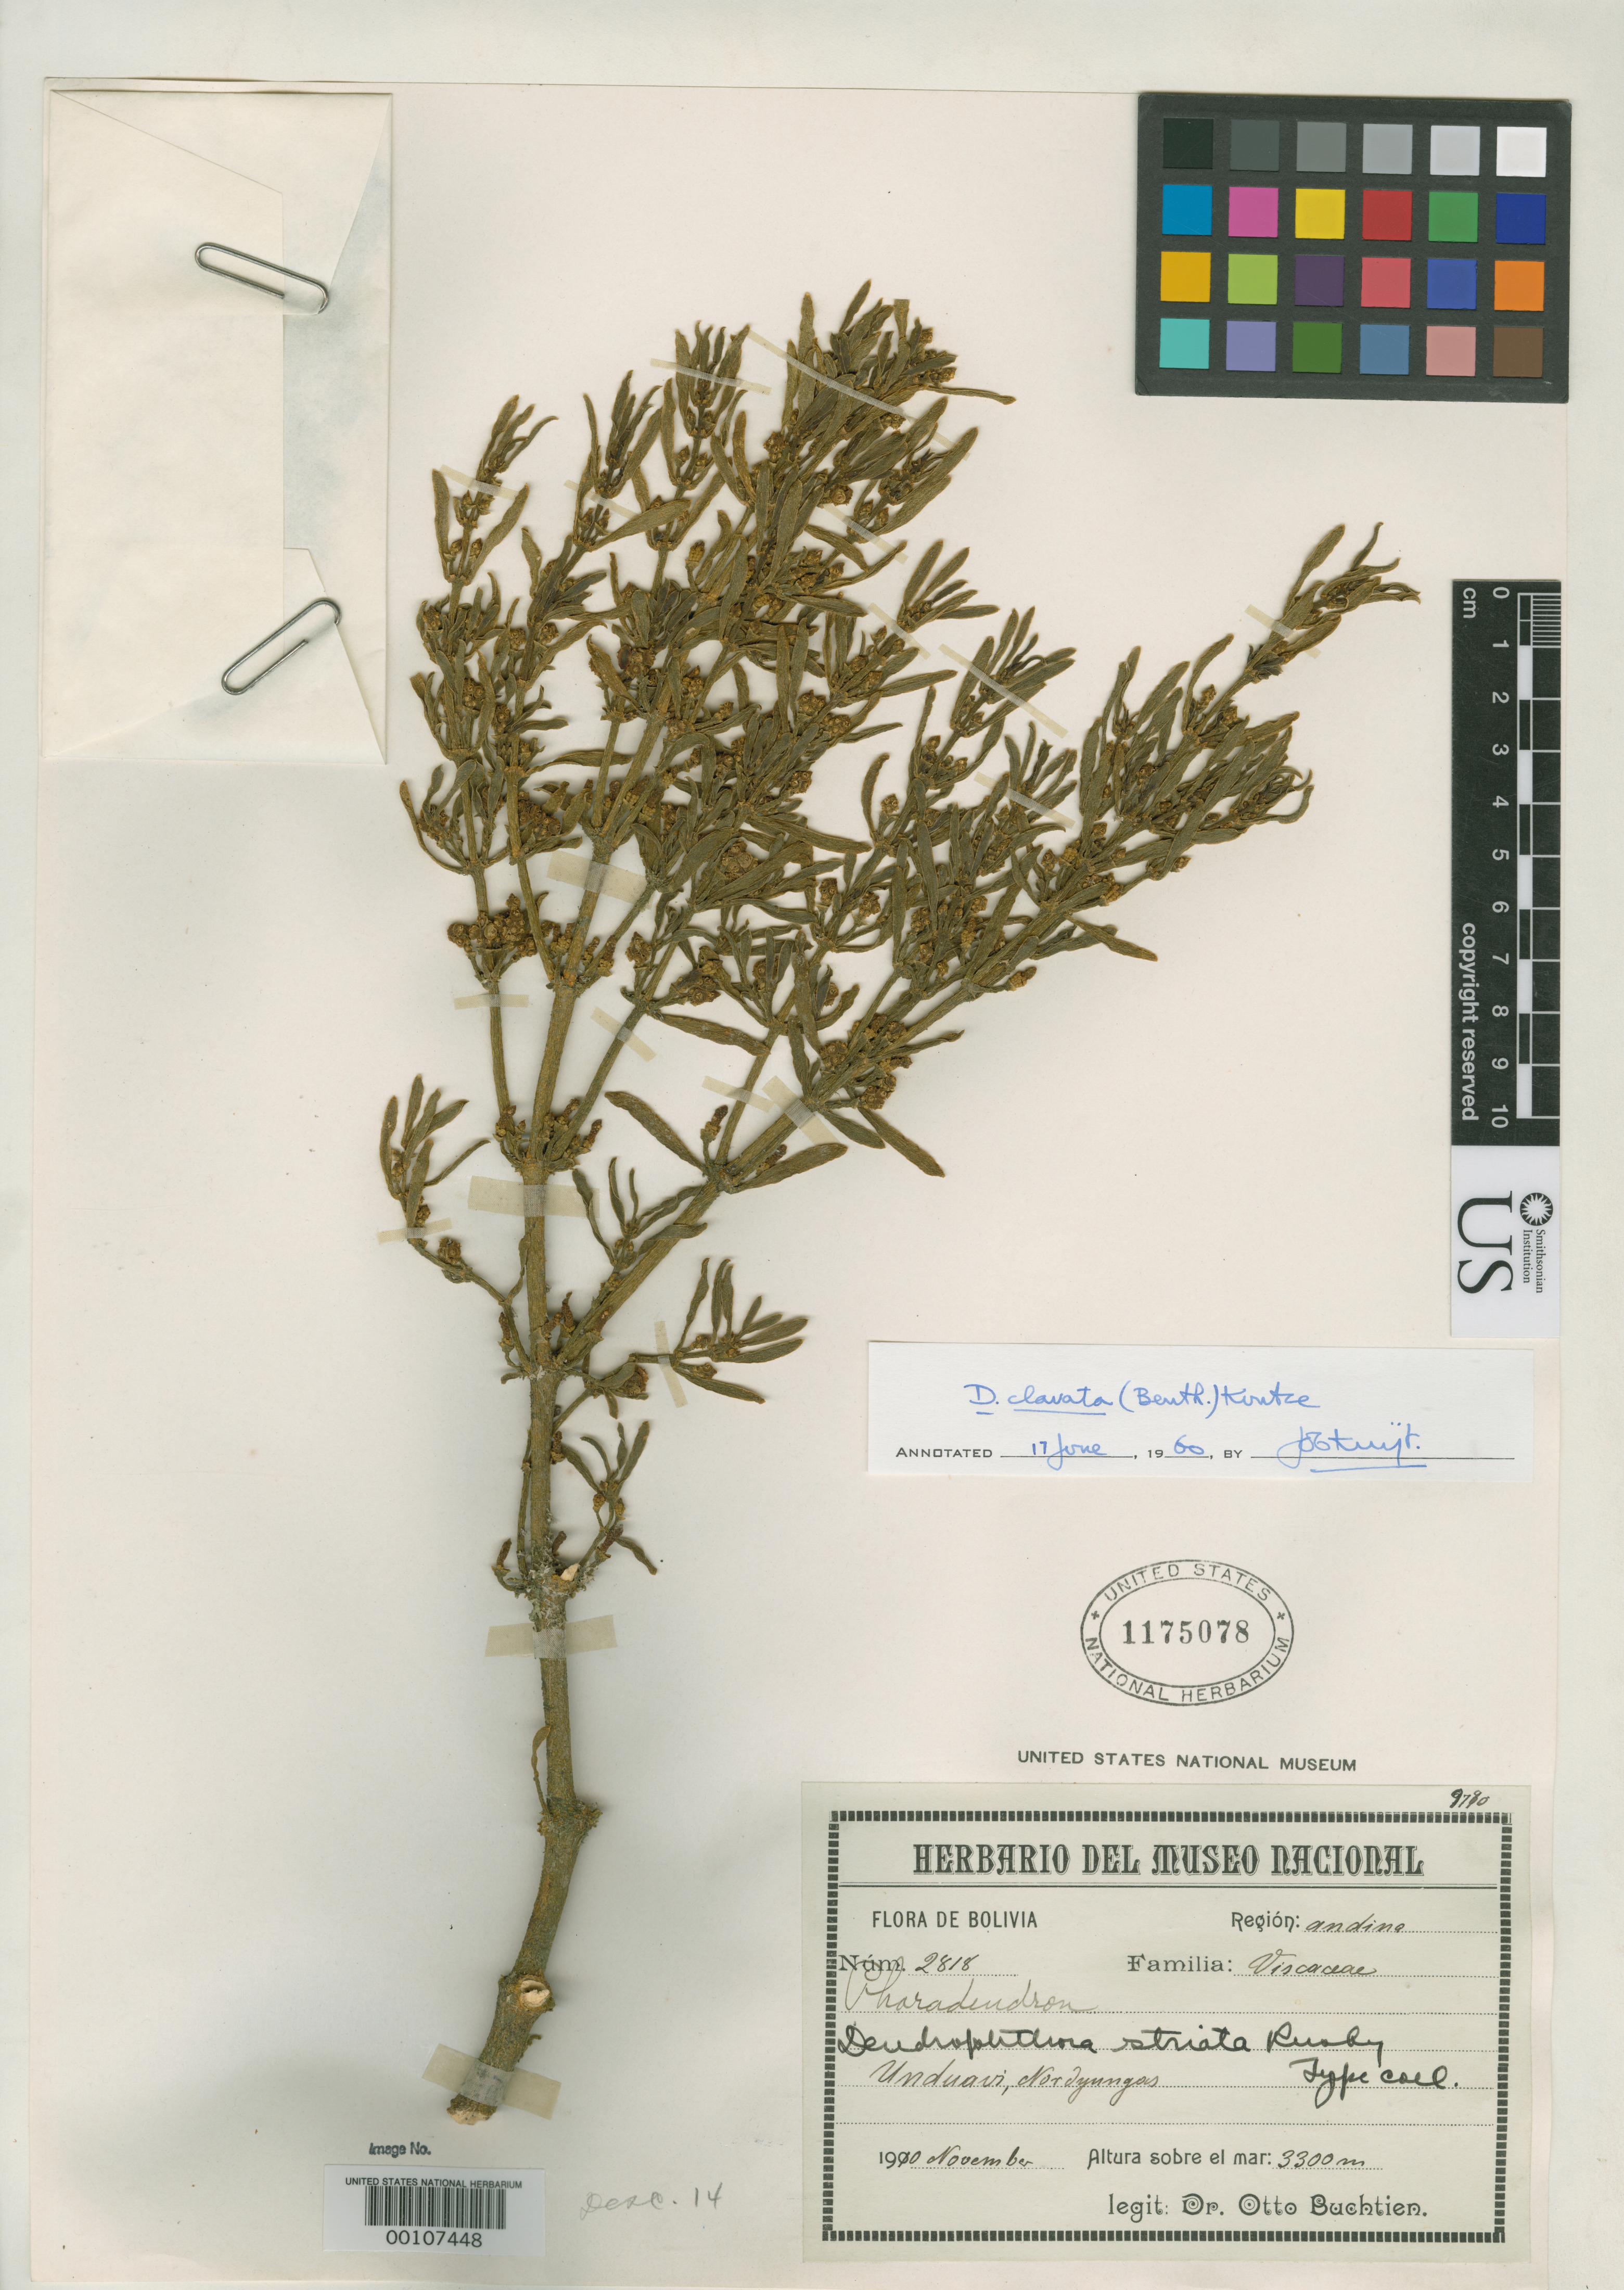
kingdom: Plantae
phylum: Tracheophyta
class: Magnoliopsida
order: Santalales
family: Viscaceae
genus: Dendrophthora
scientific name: Dendrophthora striata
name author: Rusby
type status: Isotype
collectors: O. Buchtien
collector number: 2818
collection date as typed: Nov 1910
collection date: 1910-11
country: Bolivia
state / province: La Paz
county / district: Nor Yungas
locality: Unduavi.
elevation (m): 3300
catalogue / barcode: US 1175078